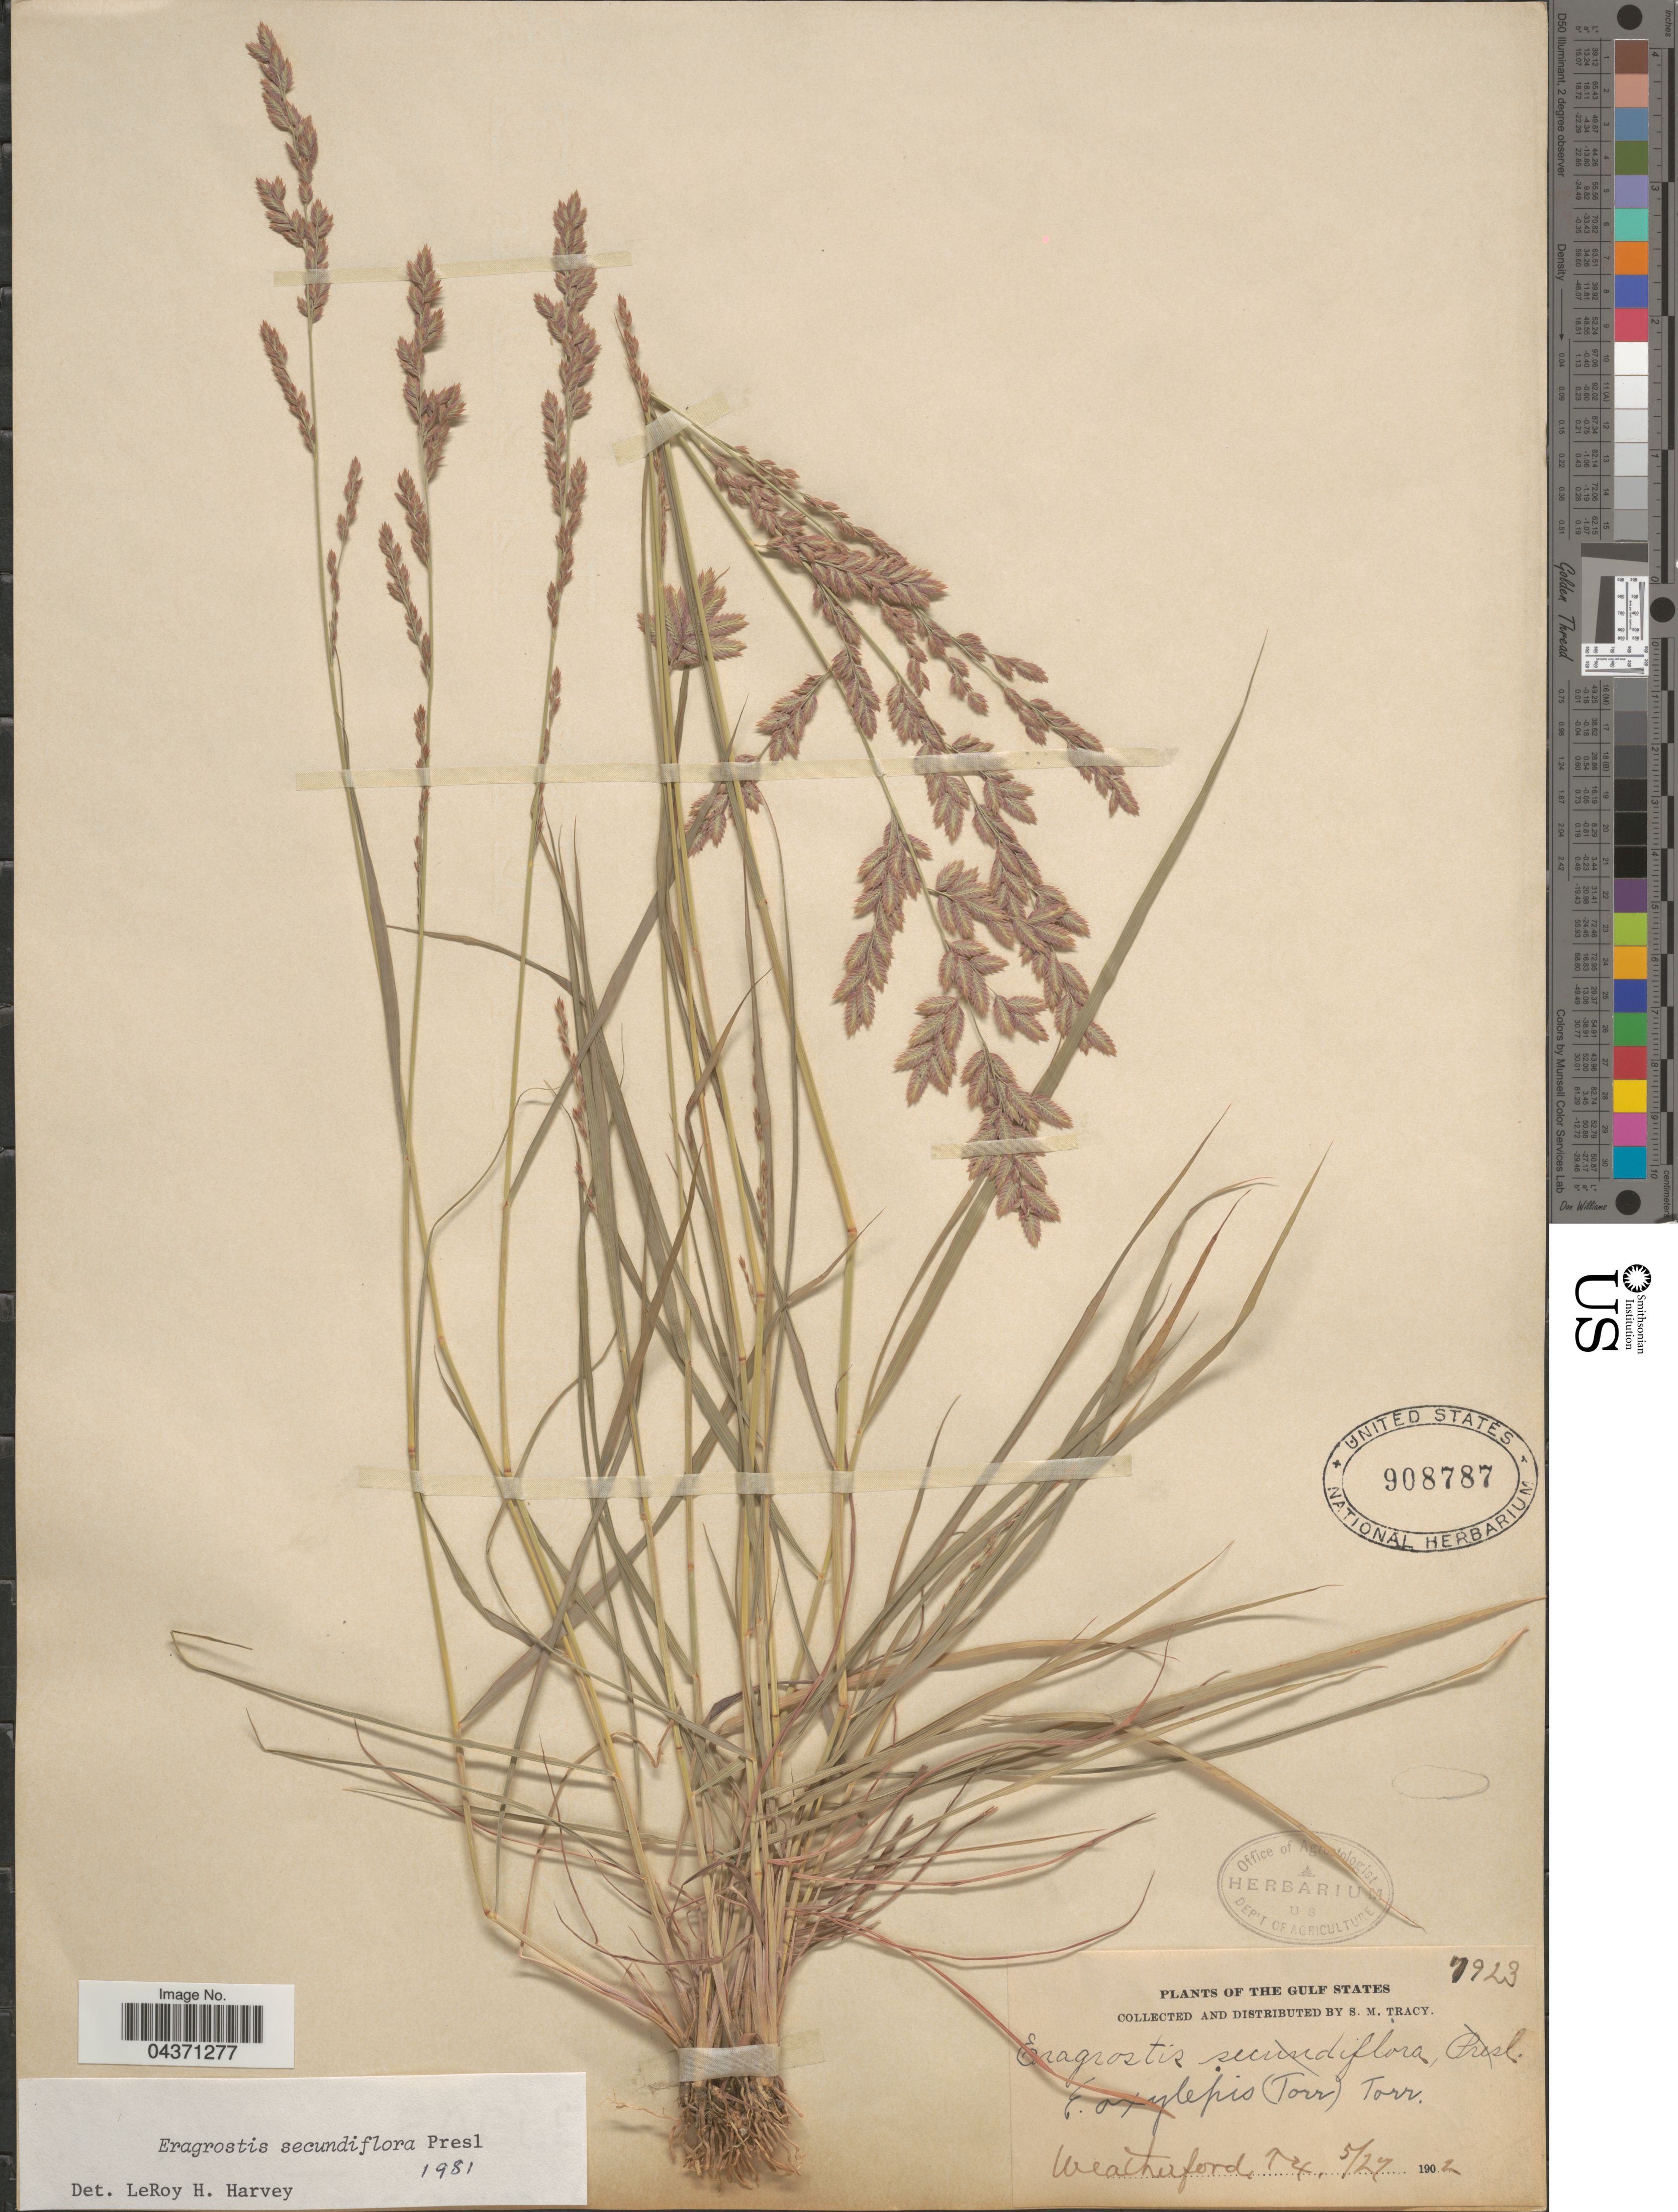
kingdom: Plantae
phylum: Tracheophyta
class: Liliopsida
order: Poales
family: Poaceae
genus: Eragrostis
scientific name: Eragrostis secundiflora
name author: J. Presl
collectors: S. M. Tracy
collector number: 7923*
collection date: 1902-05-27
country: United States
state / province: Texas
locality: The Gulf States. Weatherford.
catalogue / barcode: US 908787